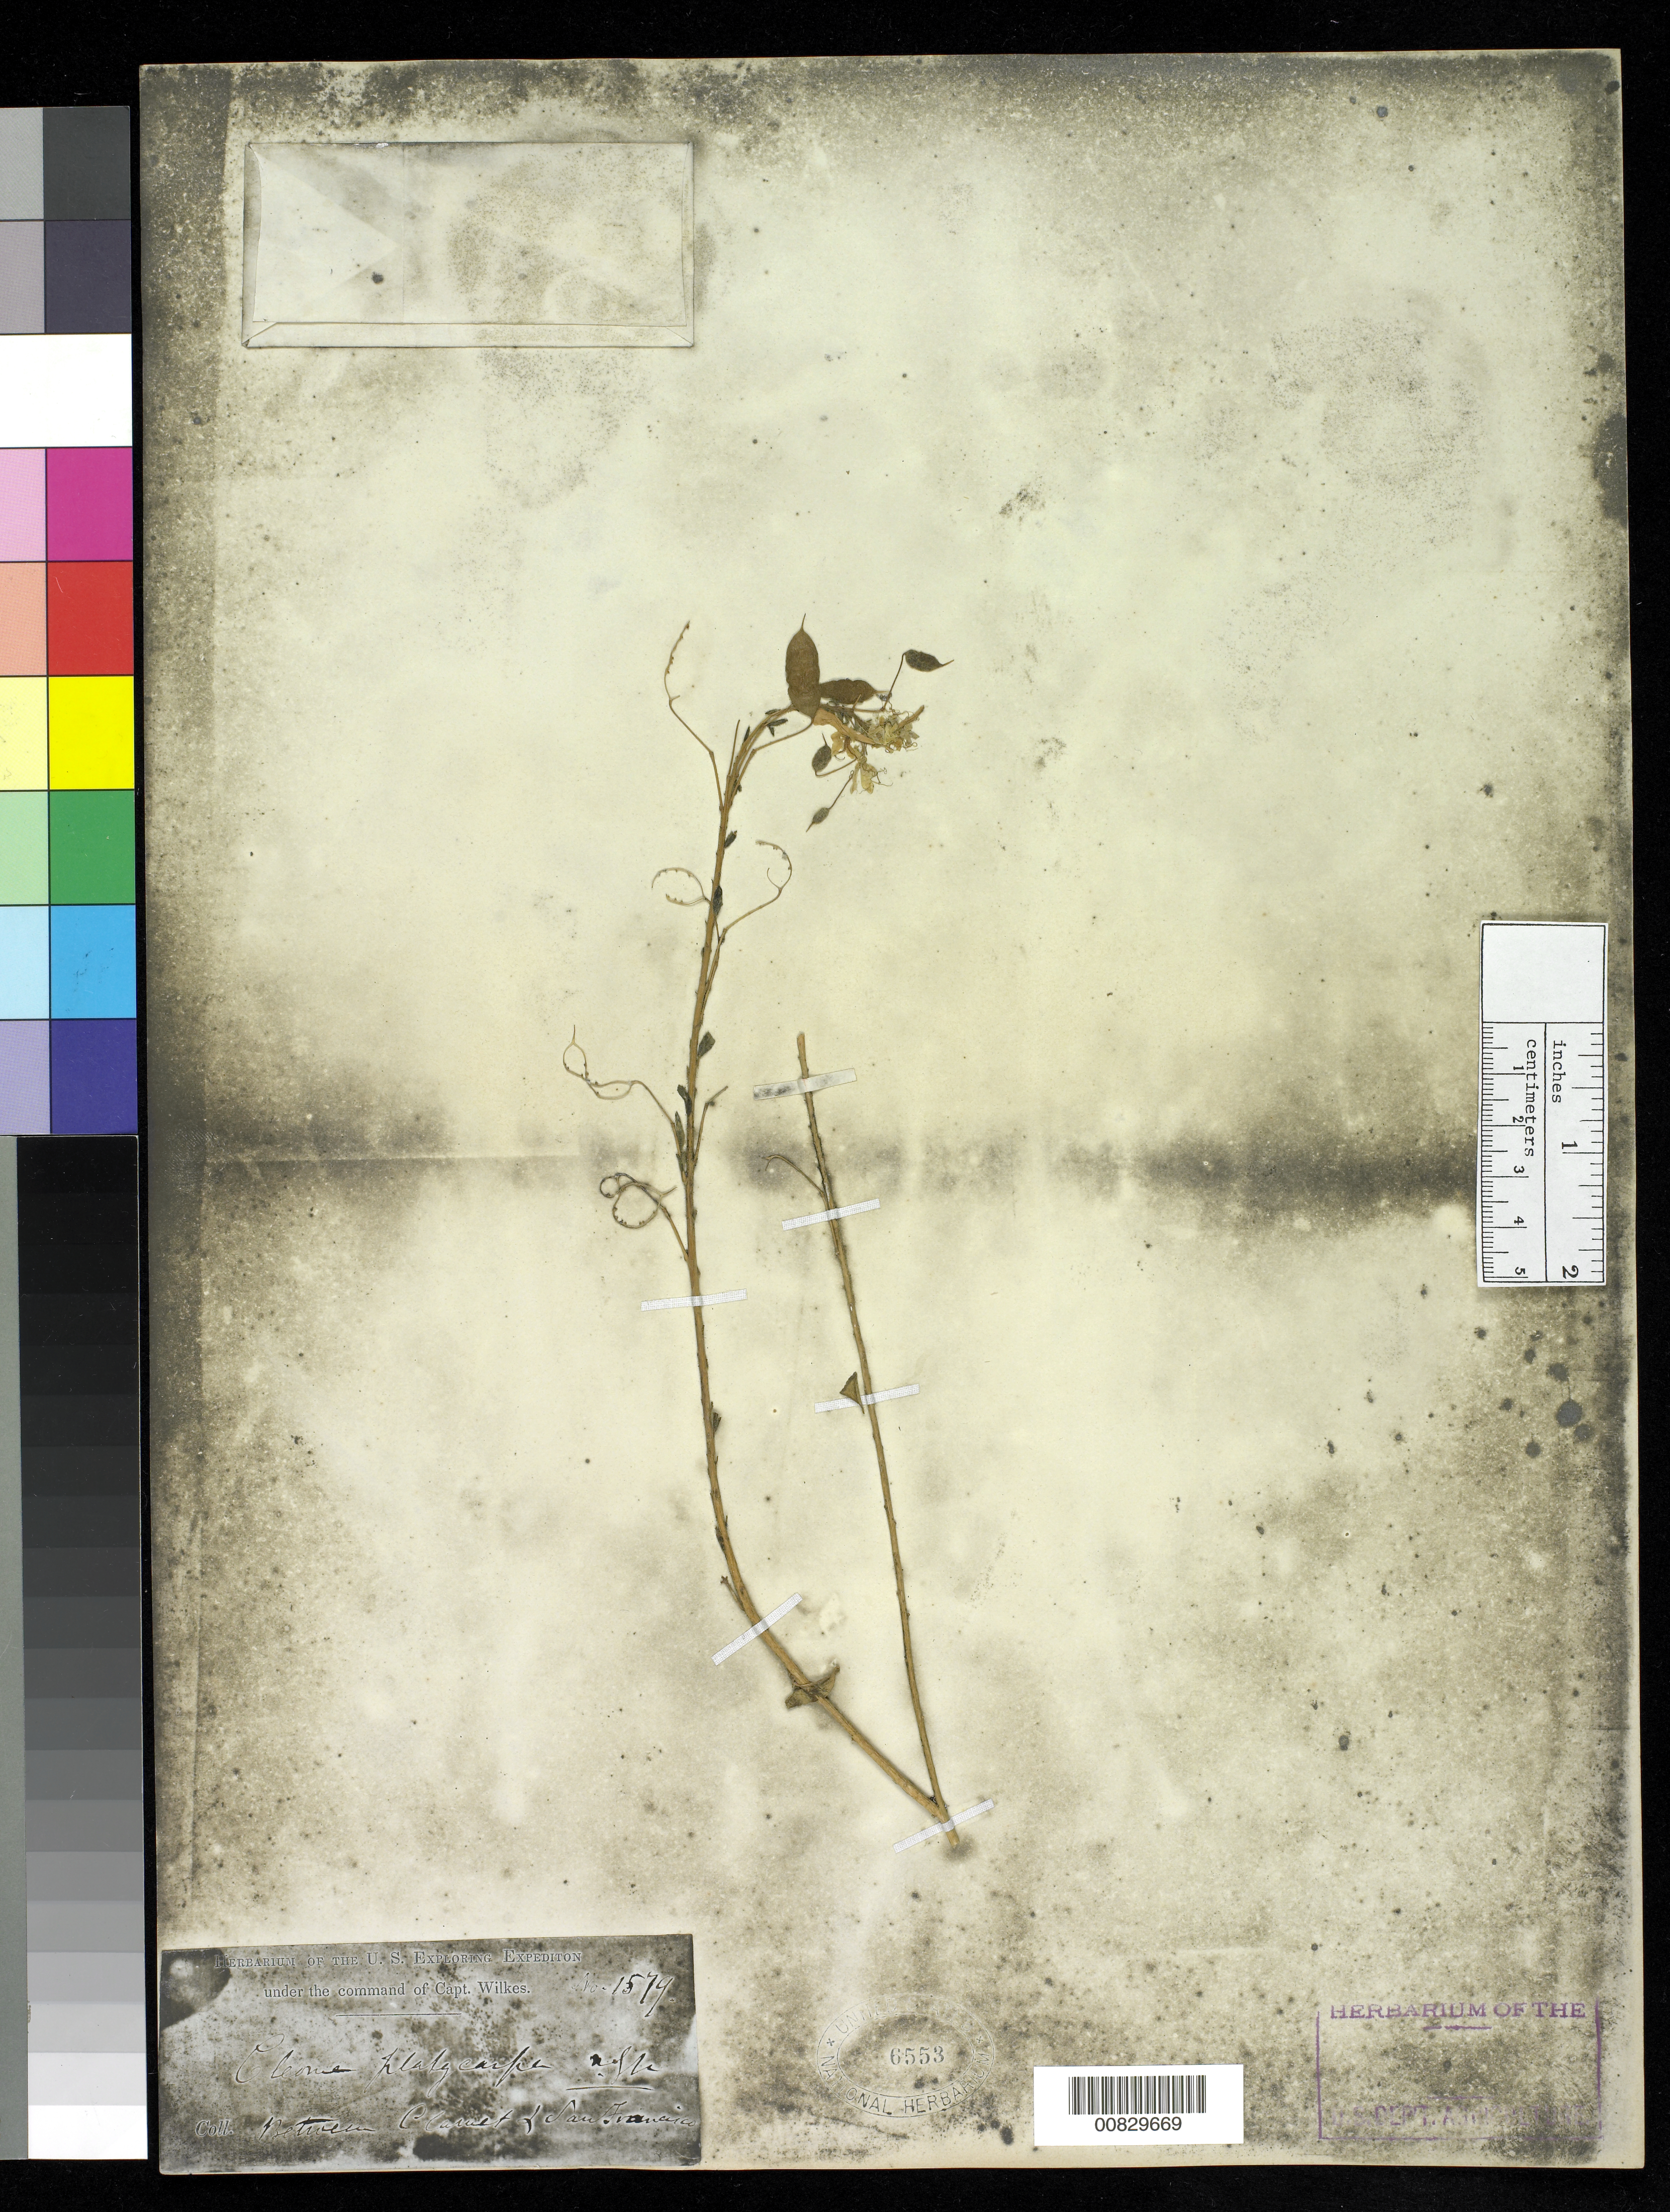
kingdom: Plantae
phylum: Tracheophyta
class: Magnoliopsida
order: Brassicales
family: Cleomaceae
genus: Cleomella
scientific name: Cleomella platycarpa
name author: (Torr.) Roalson & J.C. Hall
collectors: Wilkes Explor. Exped.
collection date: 1838/1842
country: United States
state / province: California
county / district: San Francisco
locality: Between Claumet and San Francisco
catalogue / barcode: US 6553